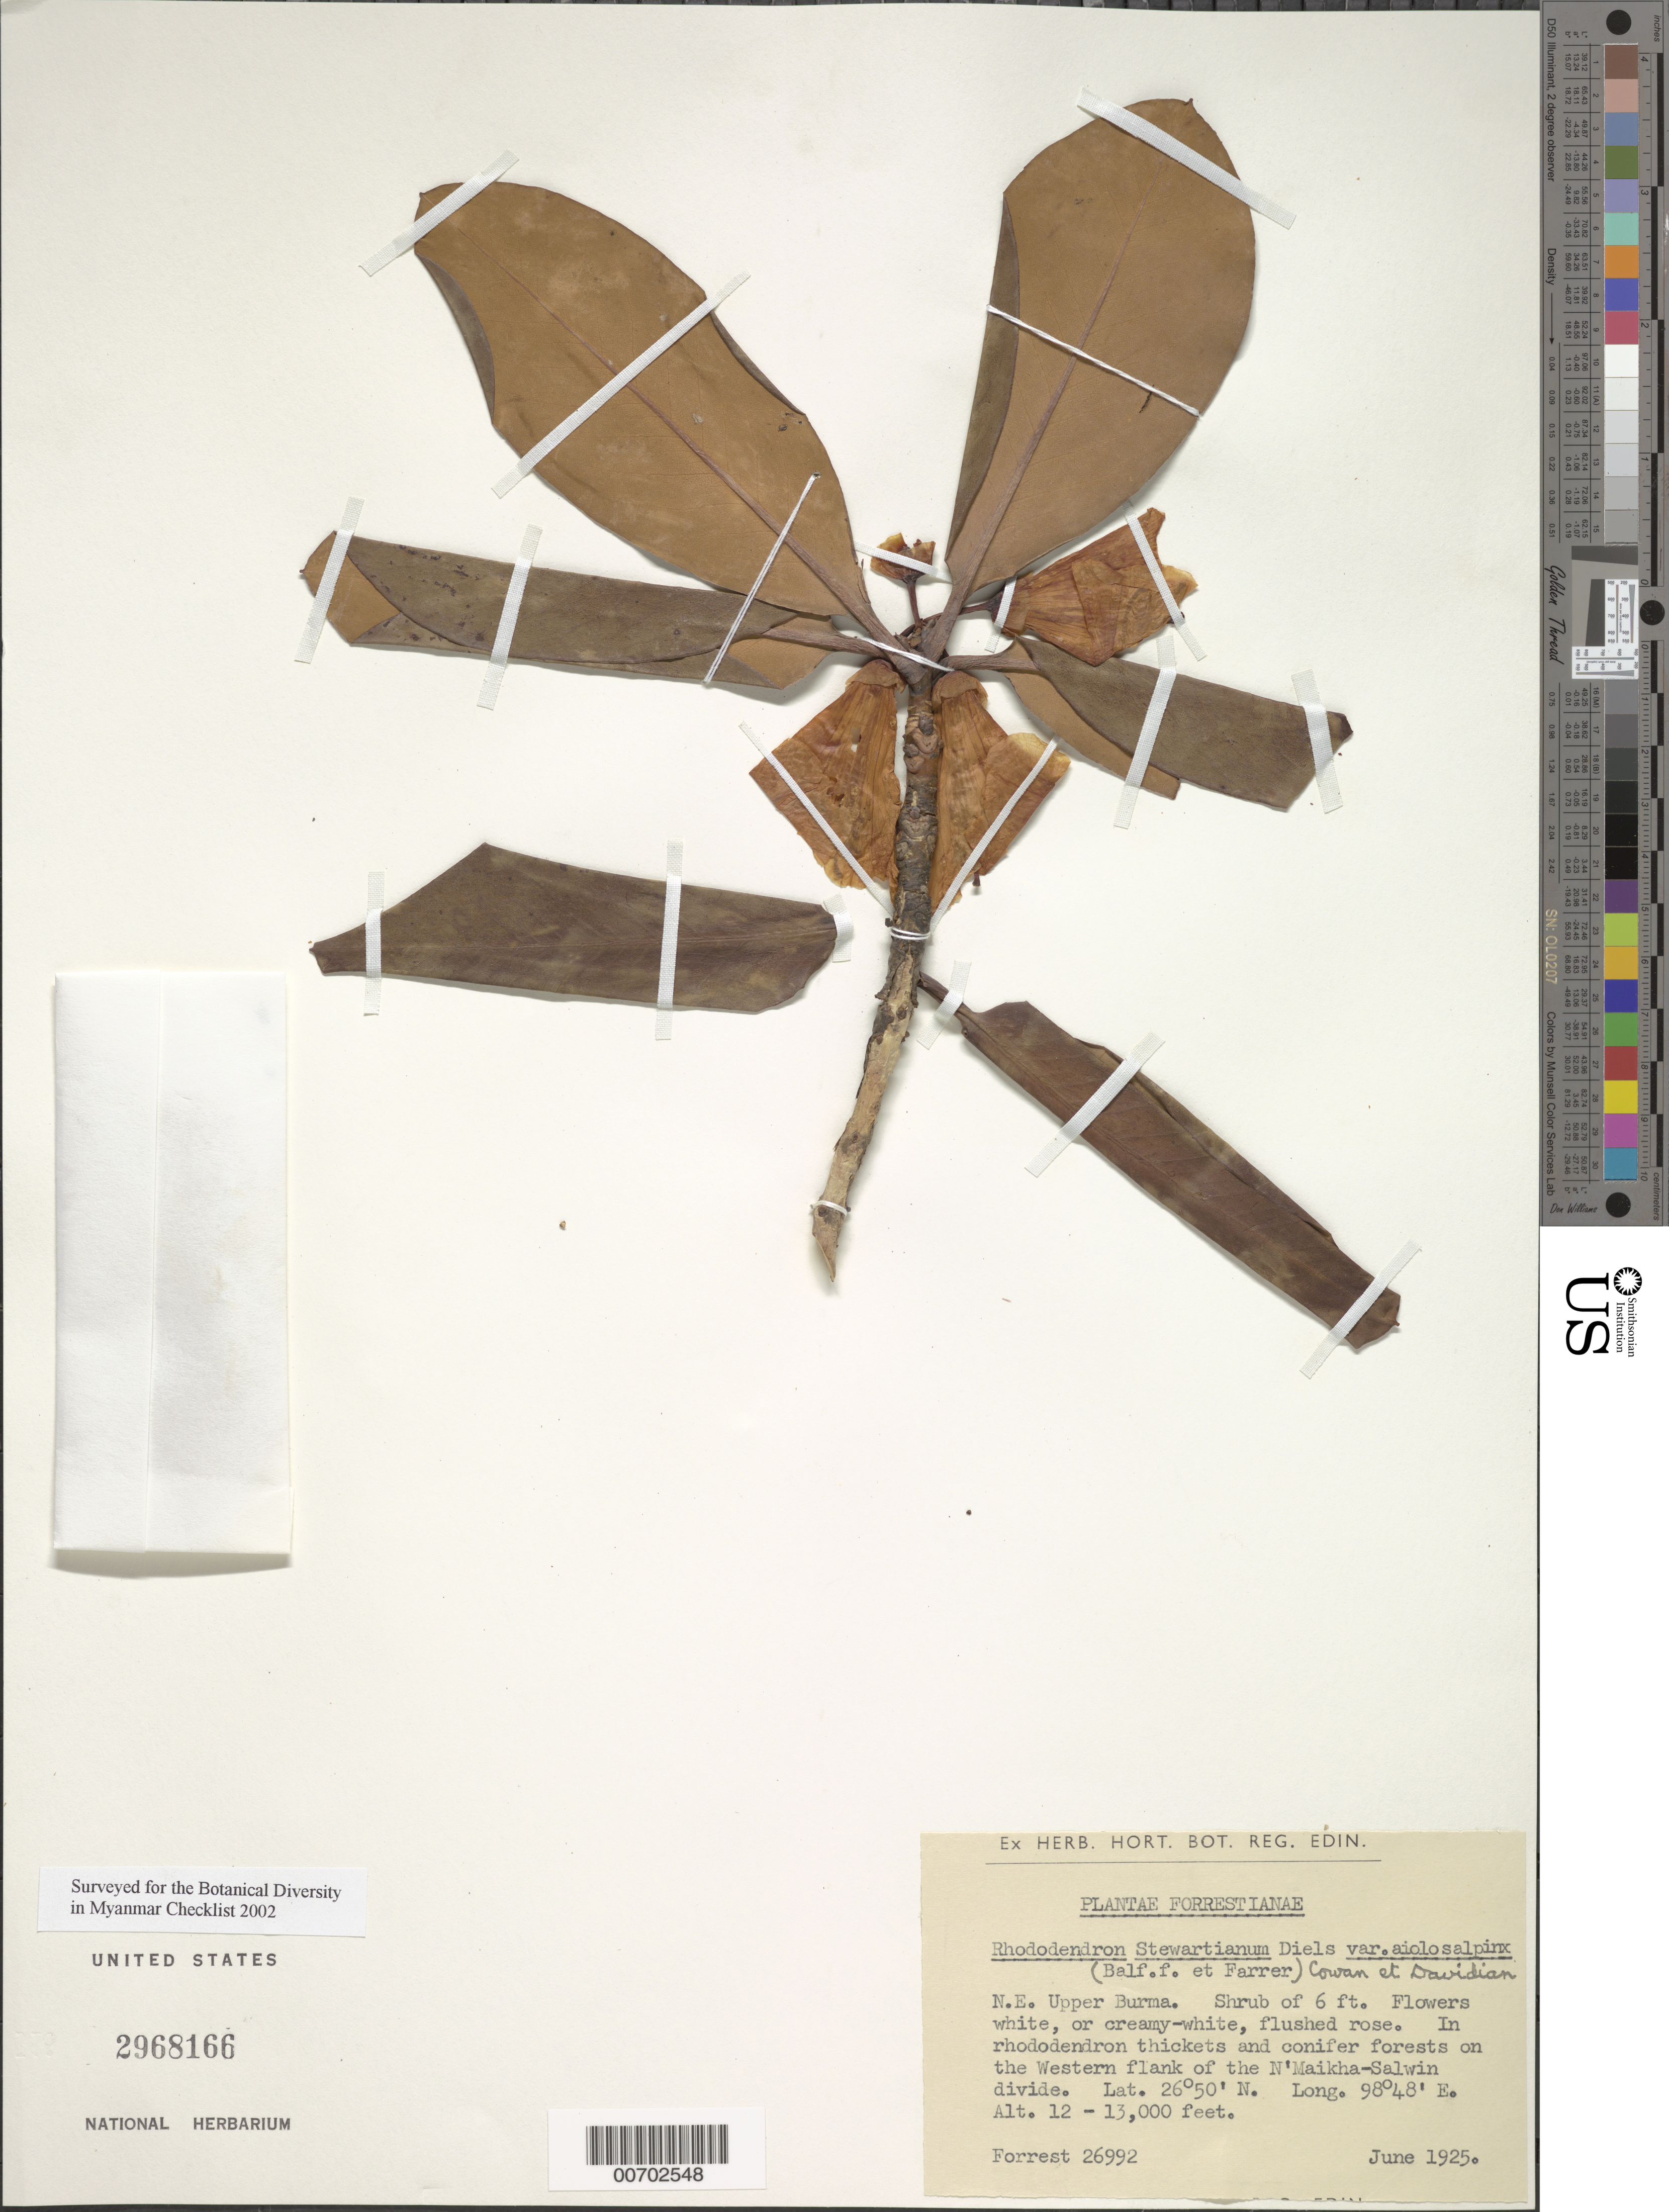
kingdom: Plantae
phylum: Tracheophyta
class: Magnoliopsida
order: Ericales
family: Ericaceae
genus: Rhododendron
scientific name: Rhododendron stewartianum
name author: Diels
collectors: G. Forrest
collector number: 26992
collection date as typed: Jun 1925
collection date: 1925-06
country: Myanmar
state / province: Kachin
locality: N'Maikha-Salwin Divide, W flank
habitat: In Rhododendron thickets and conifer forests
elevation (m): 3658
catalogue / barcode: US 2968166